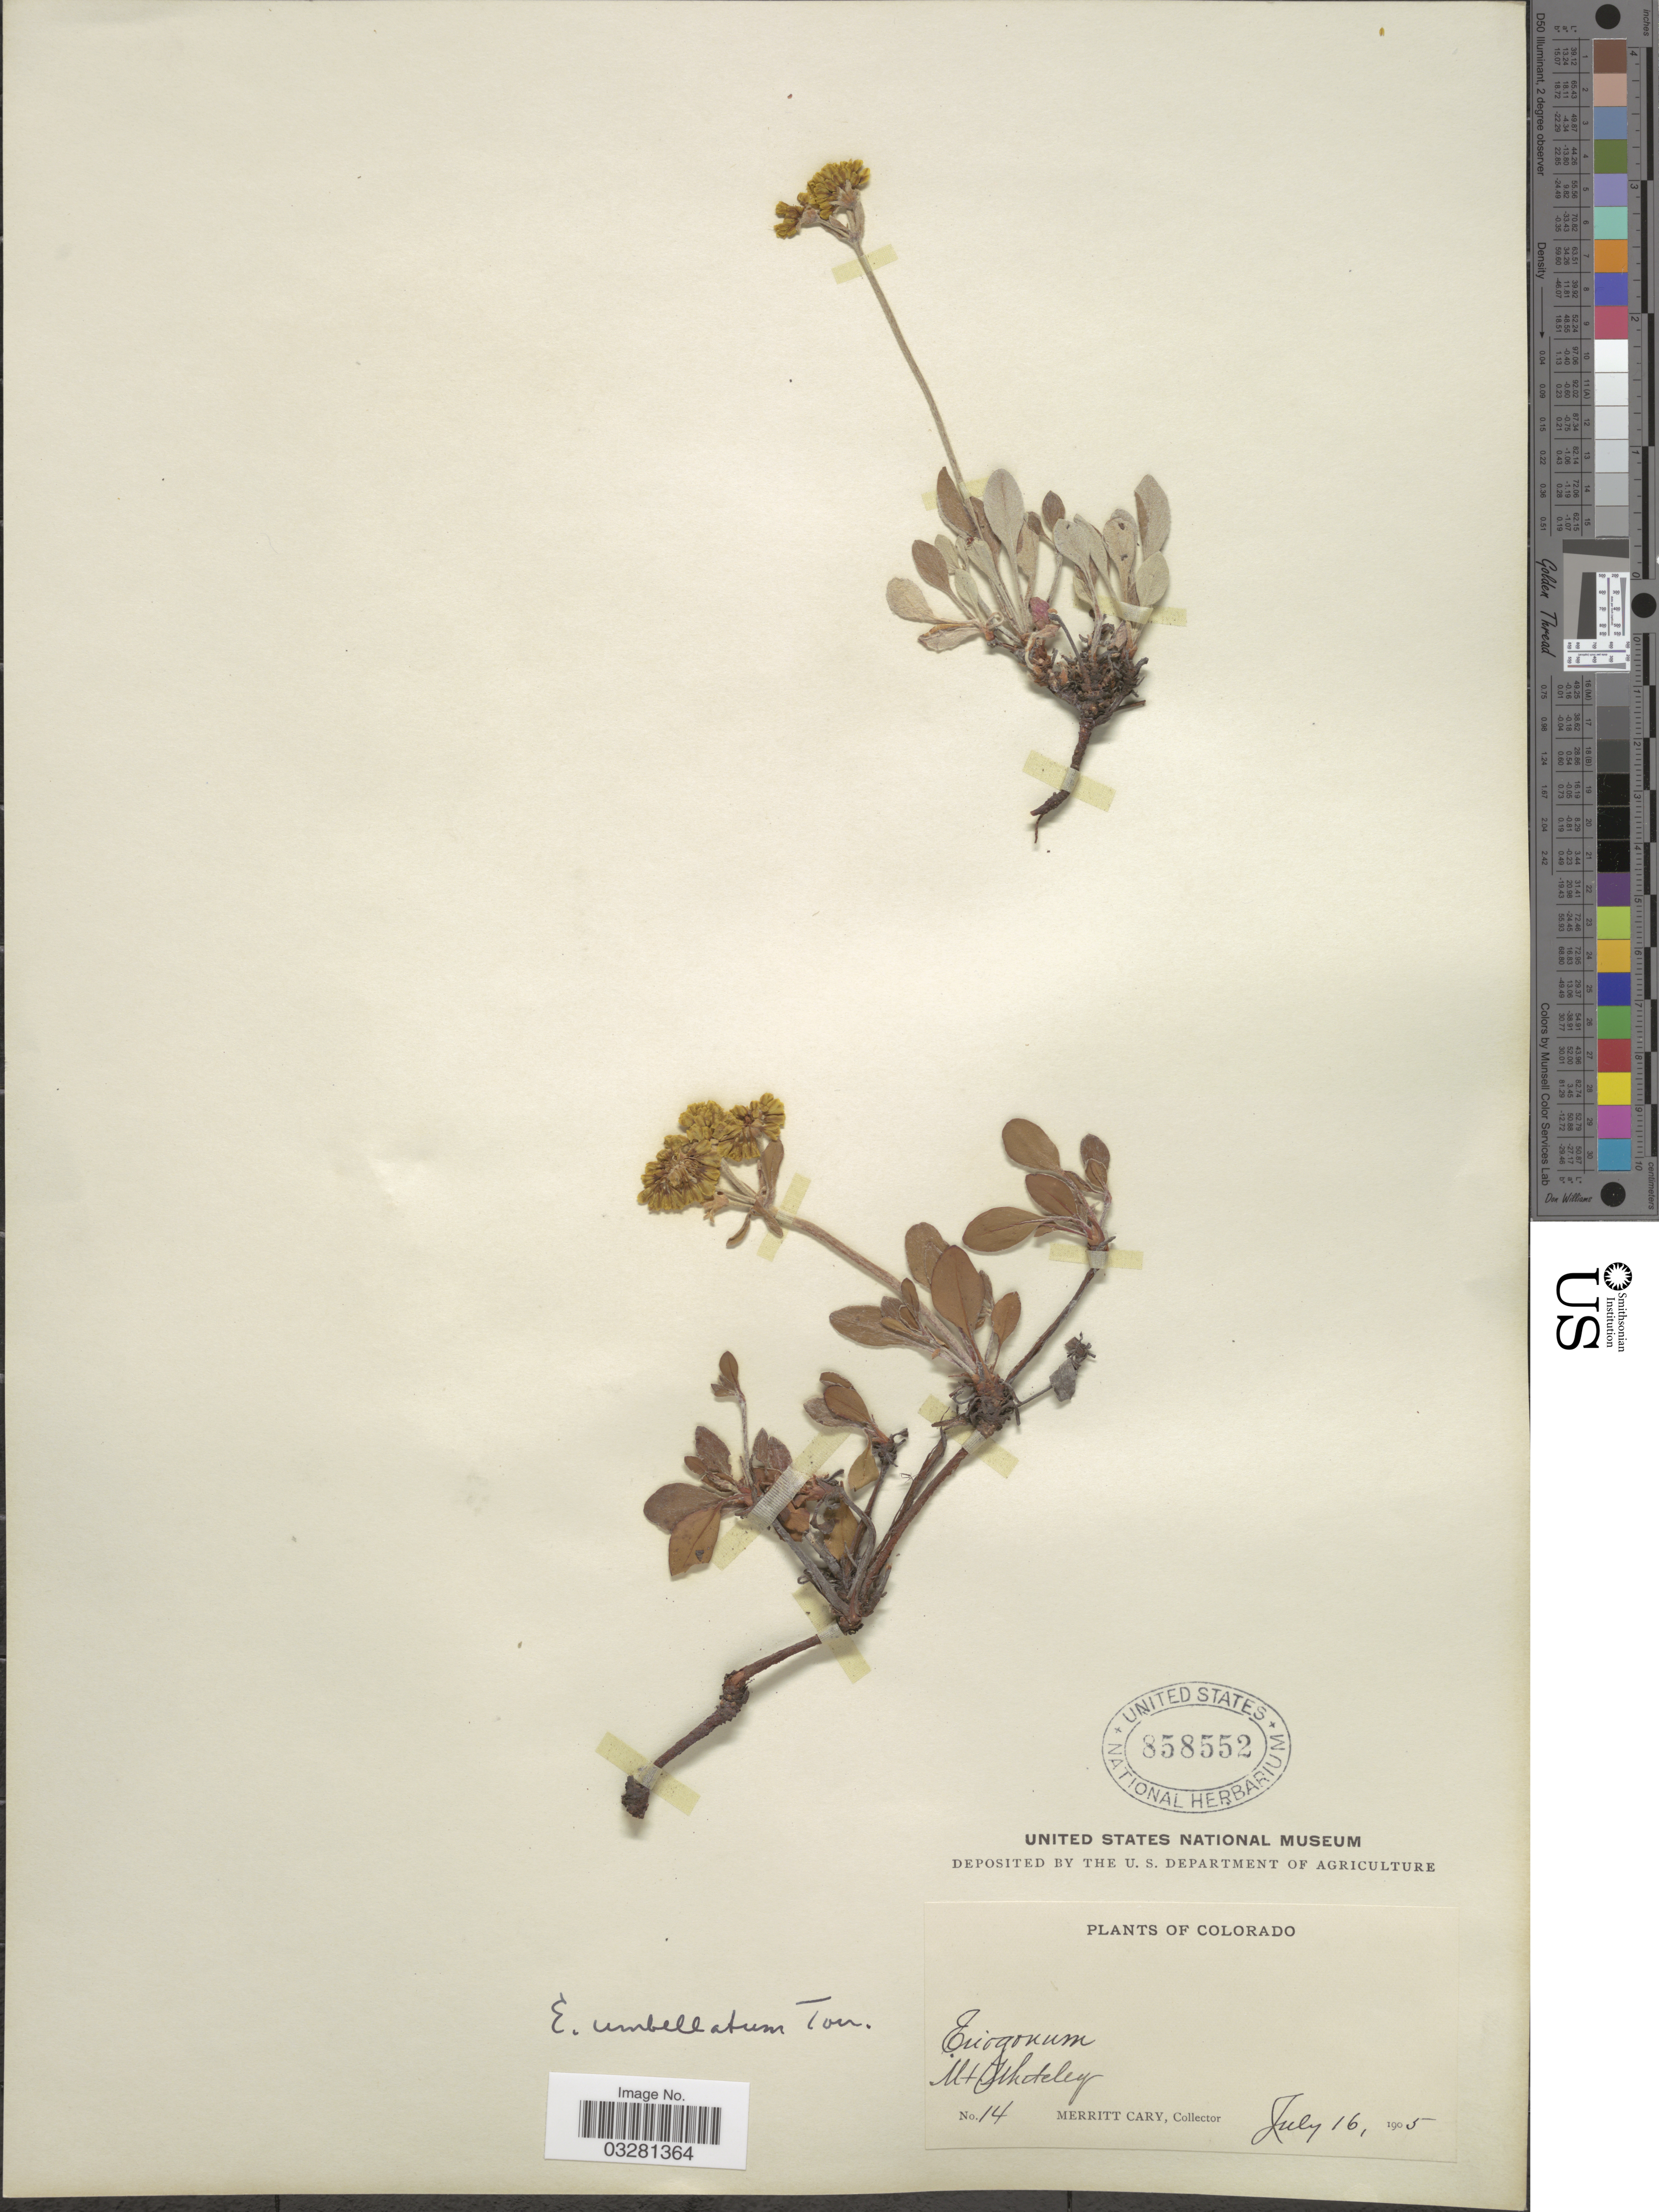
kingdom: Plantae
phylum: Tracheophyta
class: Magnoliopsida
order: Caryophyllales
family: Polygonaceae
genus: Eriogonum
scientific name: Eriogonum umbellatum var. umbellatum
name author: Torr.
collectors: M. Cary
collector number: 14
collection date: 1905-07-16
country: United States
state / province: Colorado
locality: Mt. Whiteley.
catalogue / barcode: US 858552